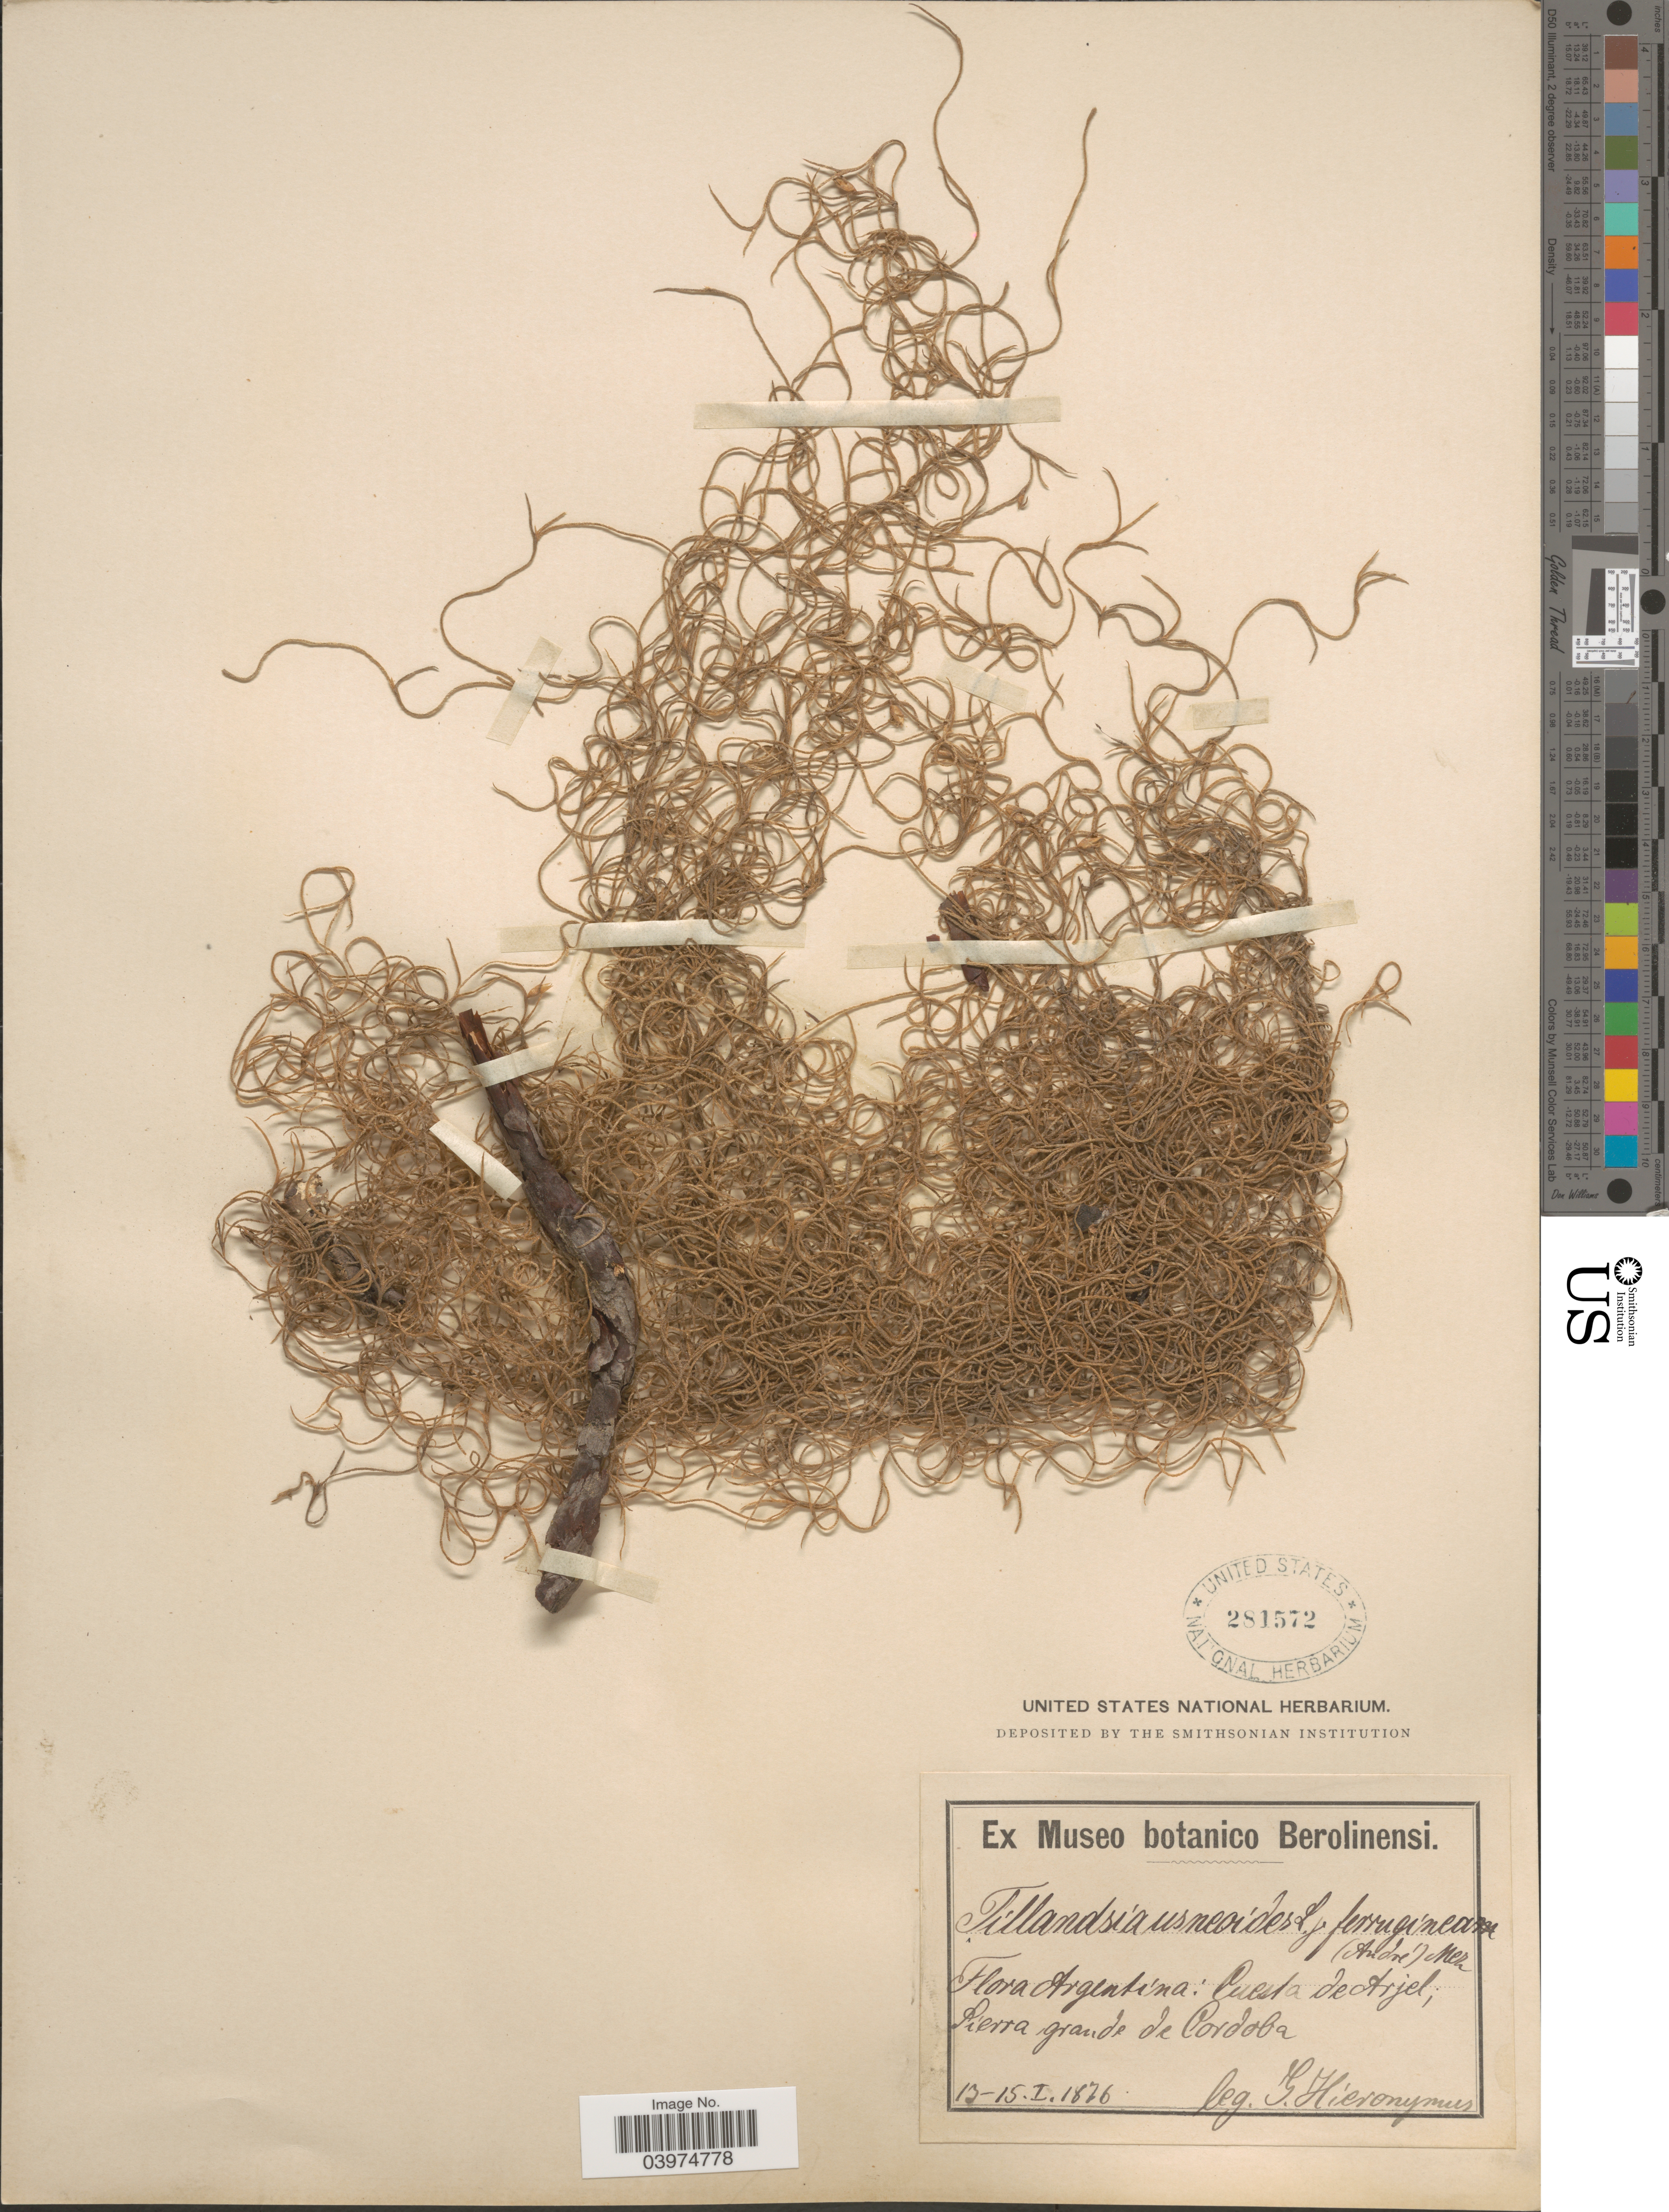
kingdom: Plantae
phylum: Tracheophyta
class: Liliopsida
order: Poales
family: Bromeliaceae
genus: Tillandsia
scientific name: Tillandsia usneoides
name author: (L.) L.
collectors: G. H. Hieronymus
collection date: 1876-01-13/1876-01-15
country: Argentina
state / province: Cordoba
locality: Cuesta de arjel, Sierra grande de Cordoba.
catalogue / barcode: US 281572